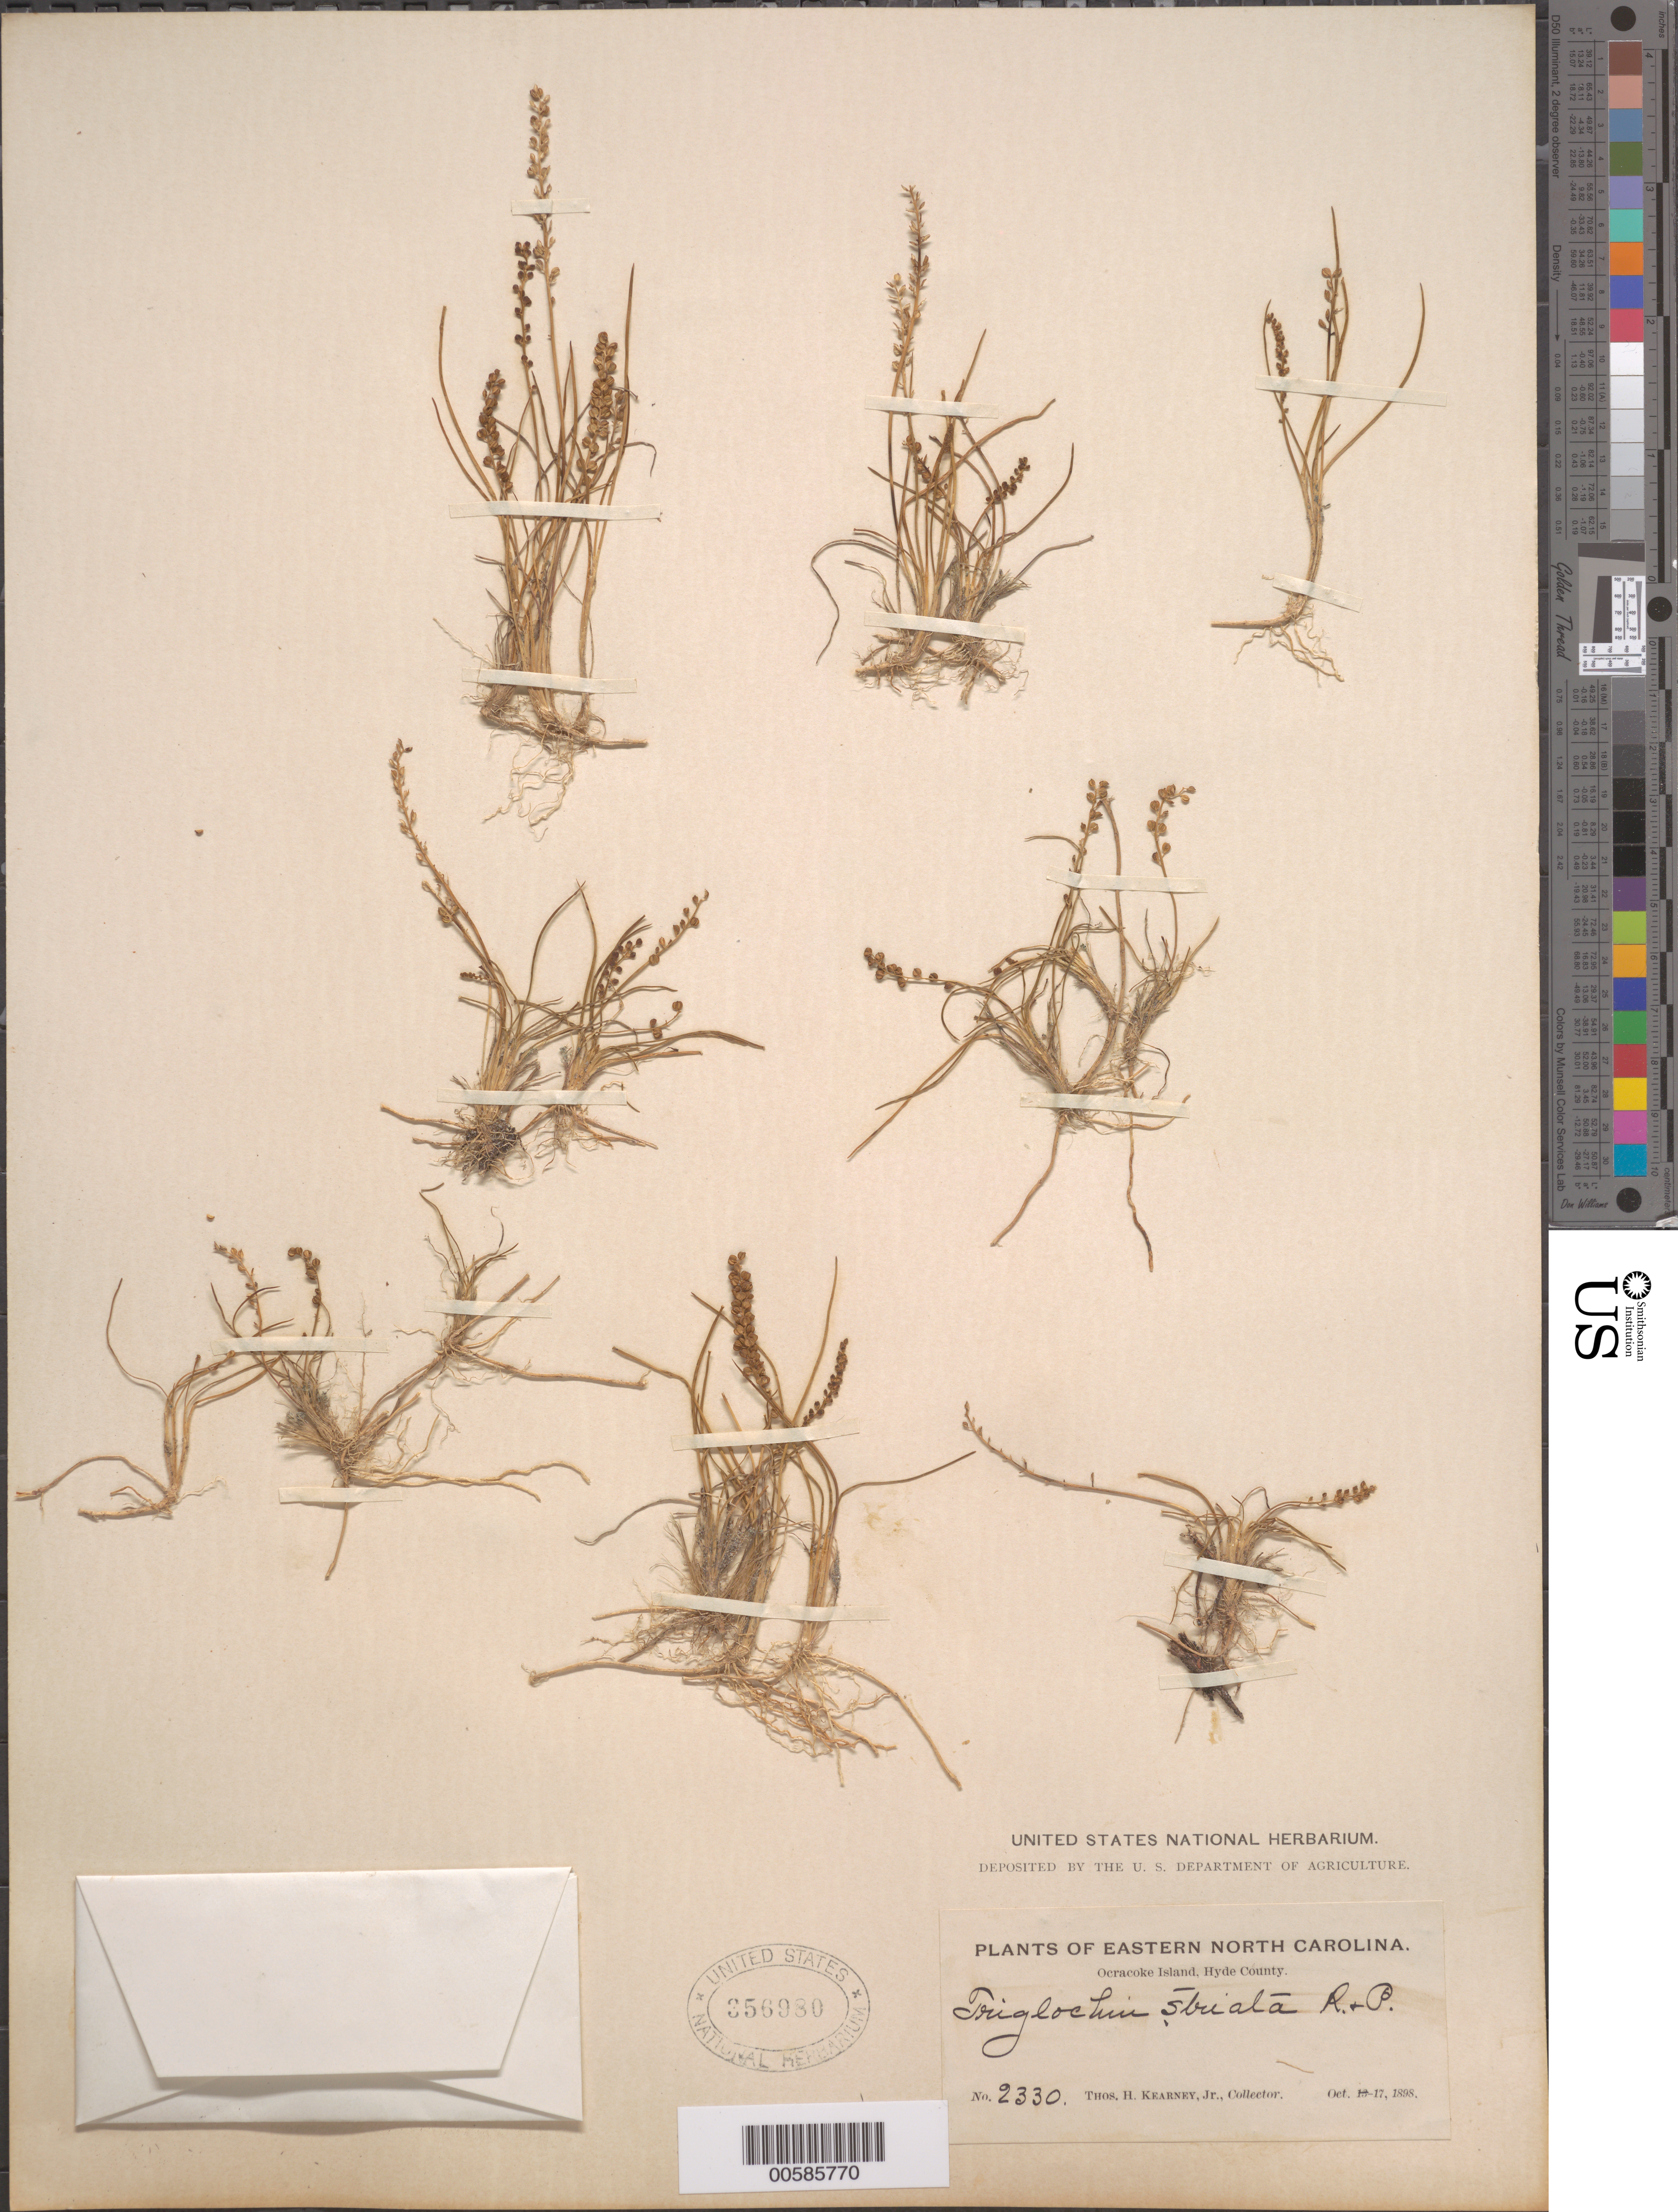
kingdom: Plantae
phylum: Tracheophyta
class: Liliopsida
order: Alismatales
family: Juncaginaceae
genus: Triglochin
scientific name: Triglochin striata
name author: Ruiz & Pav.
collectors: T. H. Kearney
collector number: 2330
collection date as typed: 17 Oct 1898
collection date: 1898-10-17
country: United States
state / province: North Carolina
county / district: Hyde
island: Ocracoke Island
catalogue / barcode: US 356980